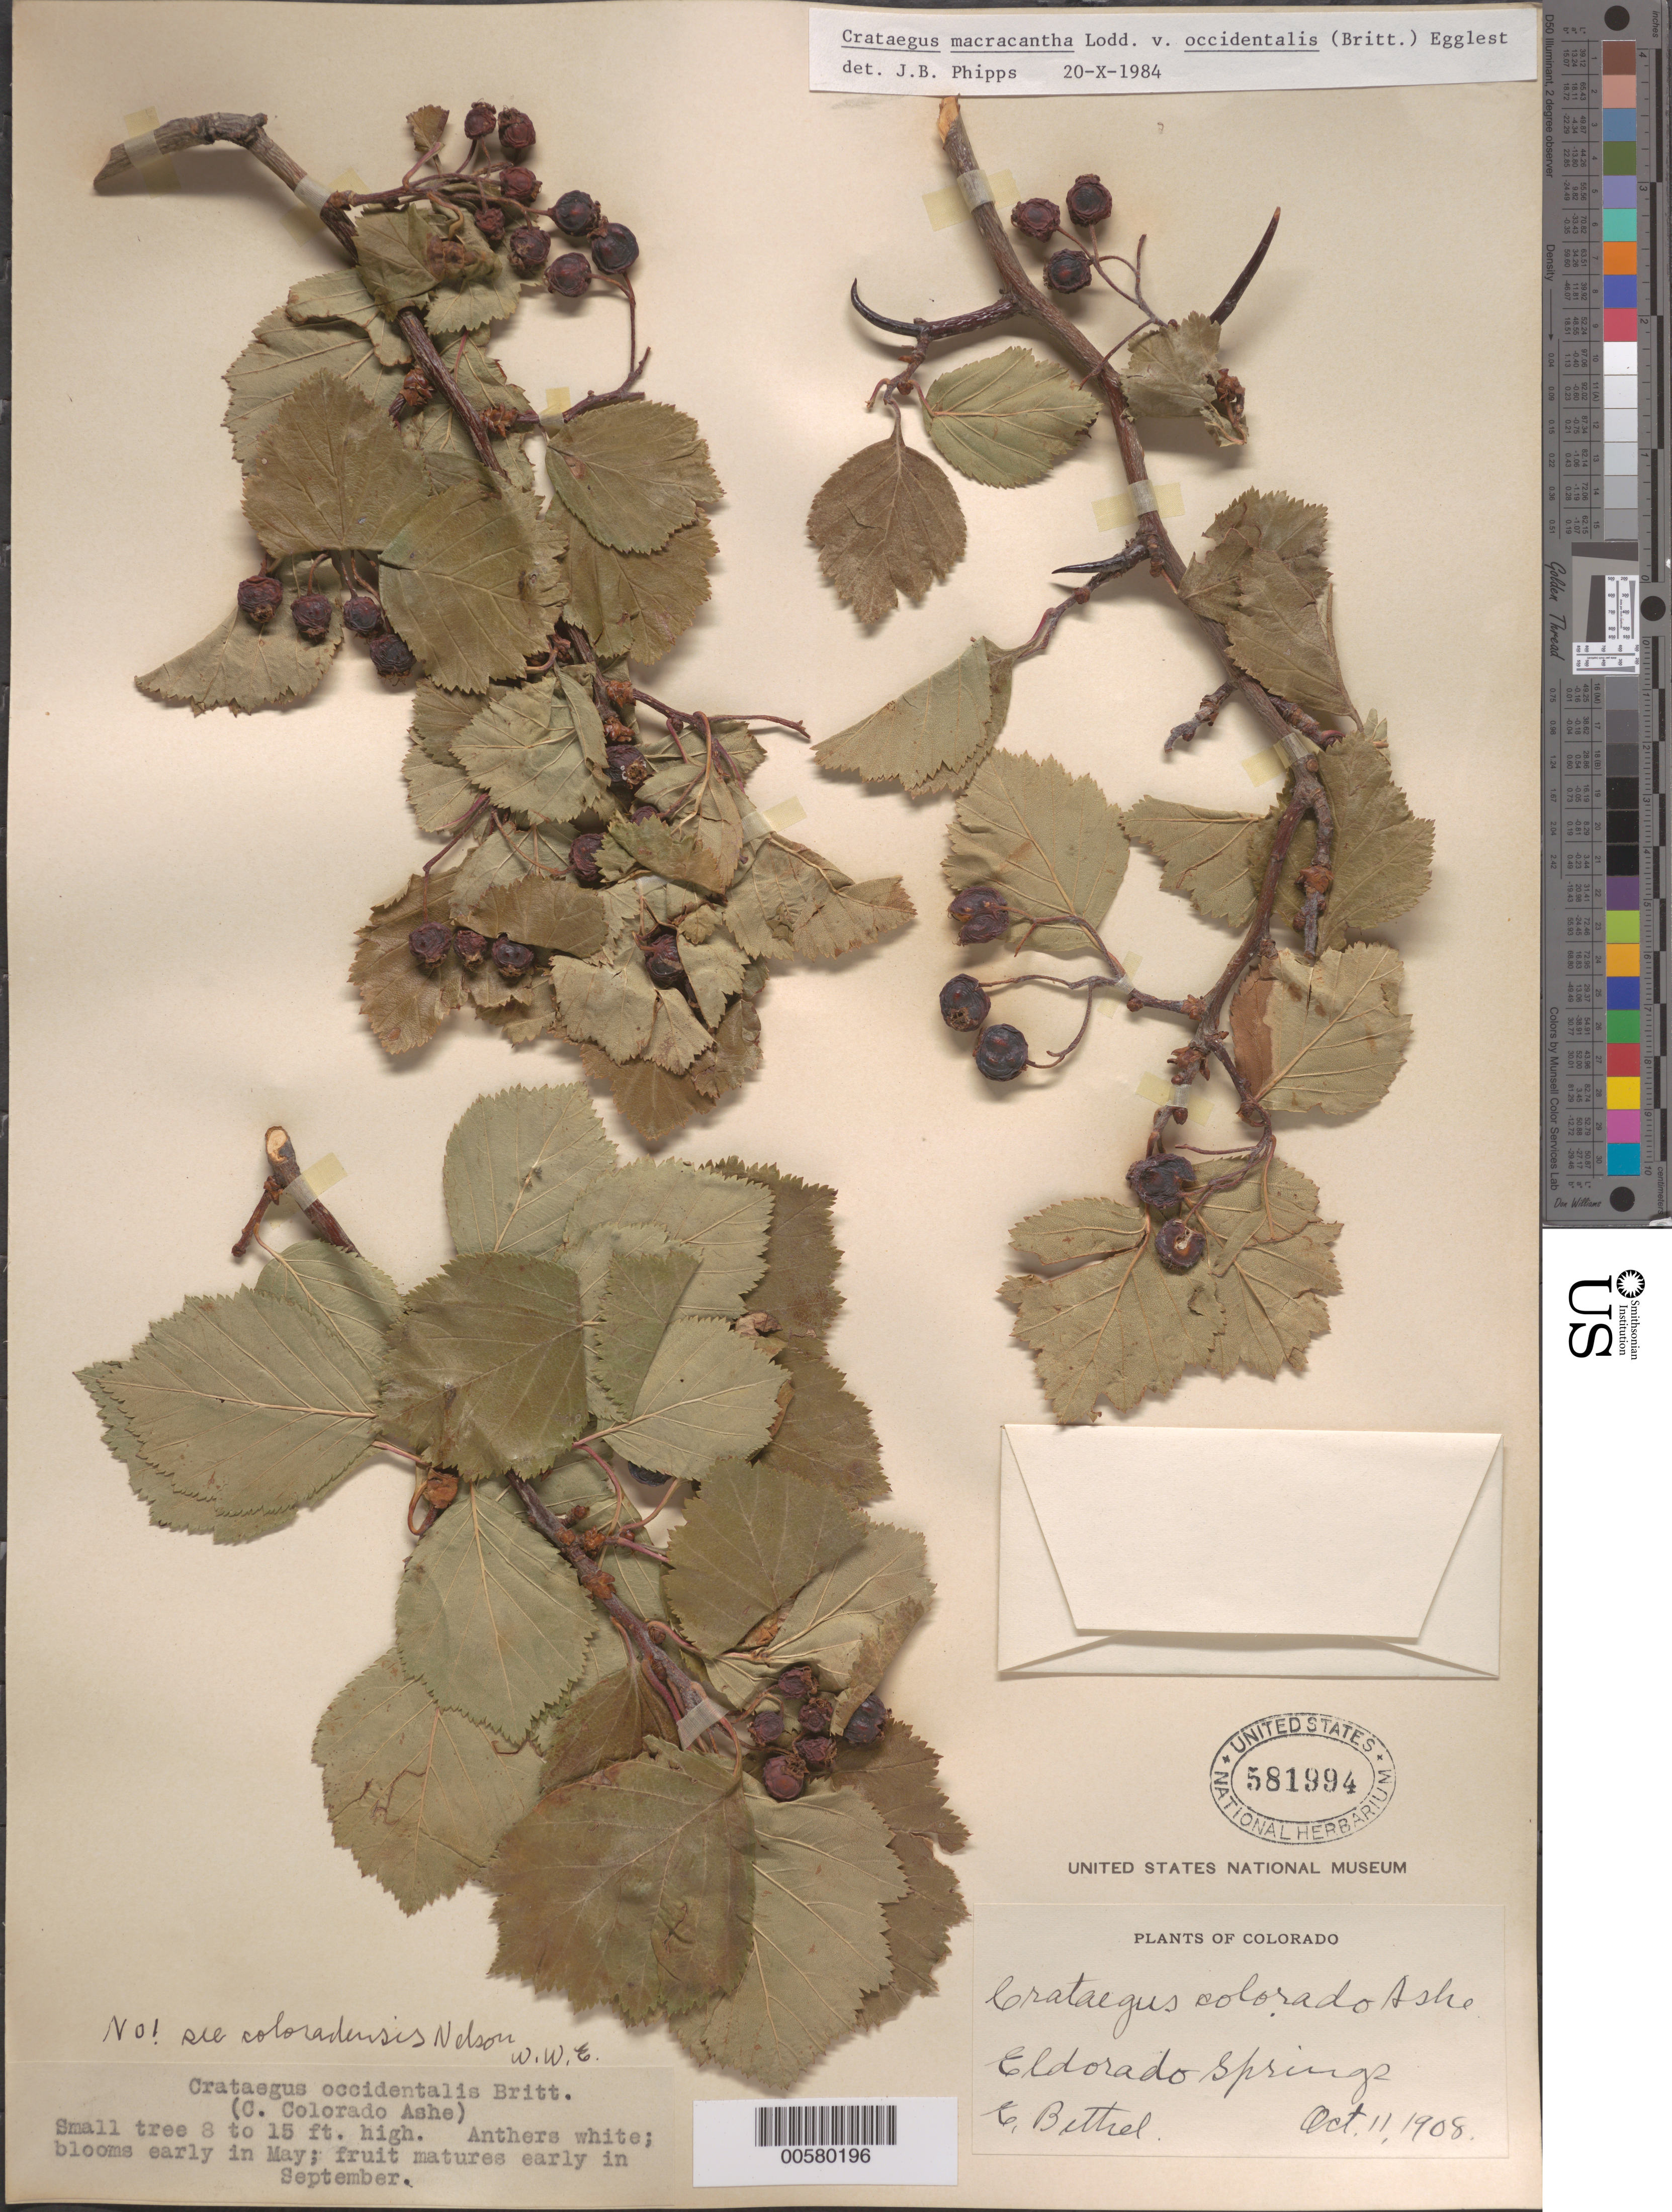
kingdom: Plantae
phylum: Tracheophyta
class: Magnoliopsida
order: Rosales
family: Rosaceae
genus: Crataegus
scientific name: Crataegus macracantha var. occidentalis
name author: (Britton) Eggl.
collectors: E. Bethel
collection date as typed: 11 Oct 1908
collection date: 1908-10-11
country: United States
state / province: Colorado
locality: Eldorado Springs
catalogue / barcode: US 581994